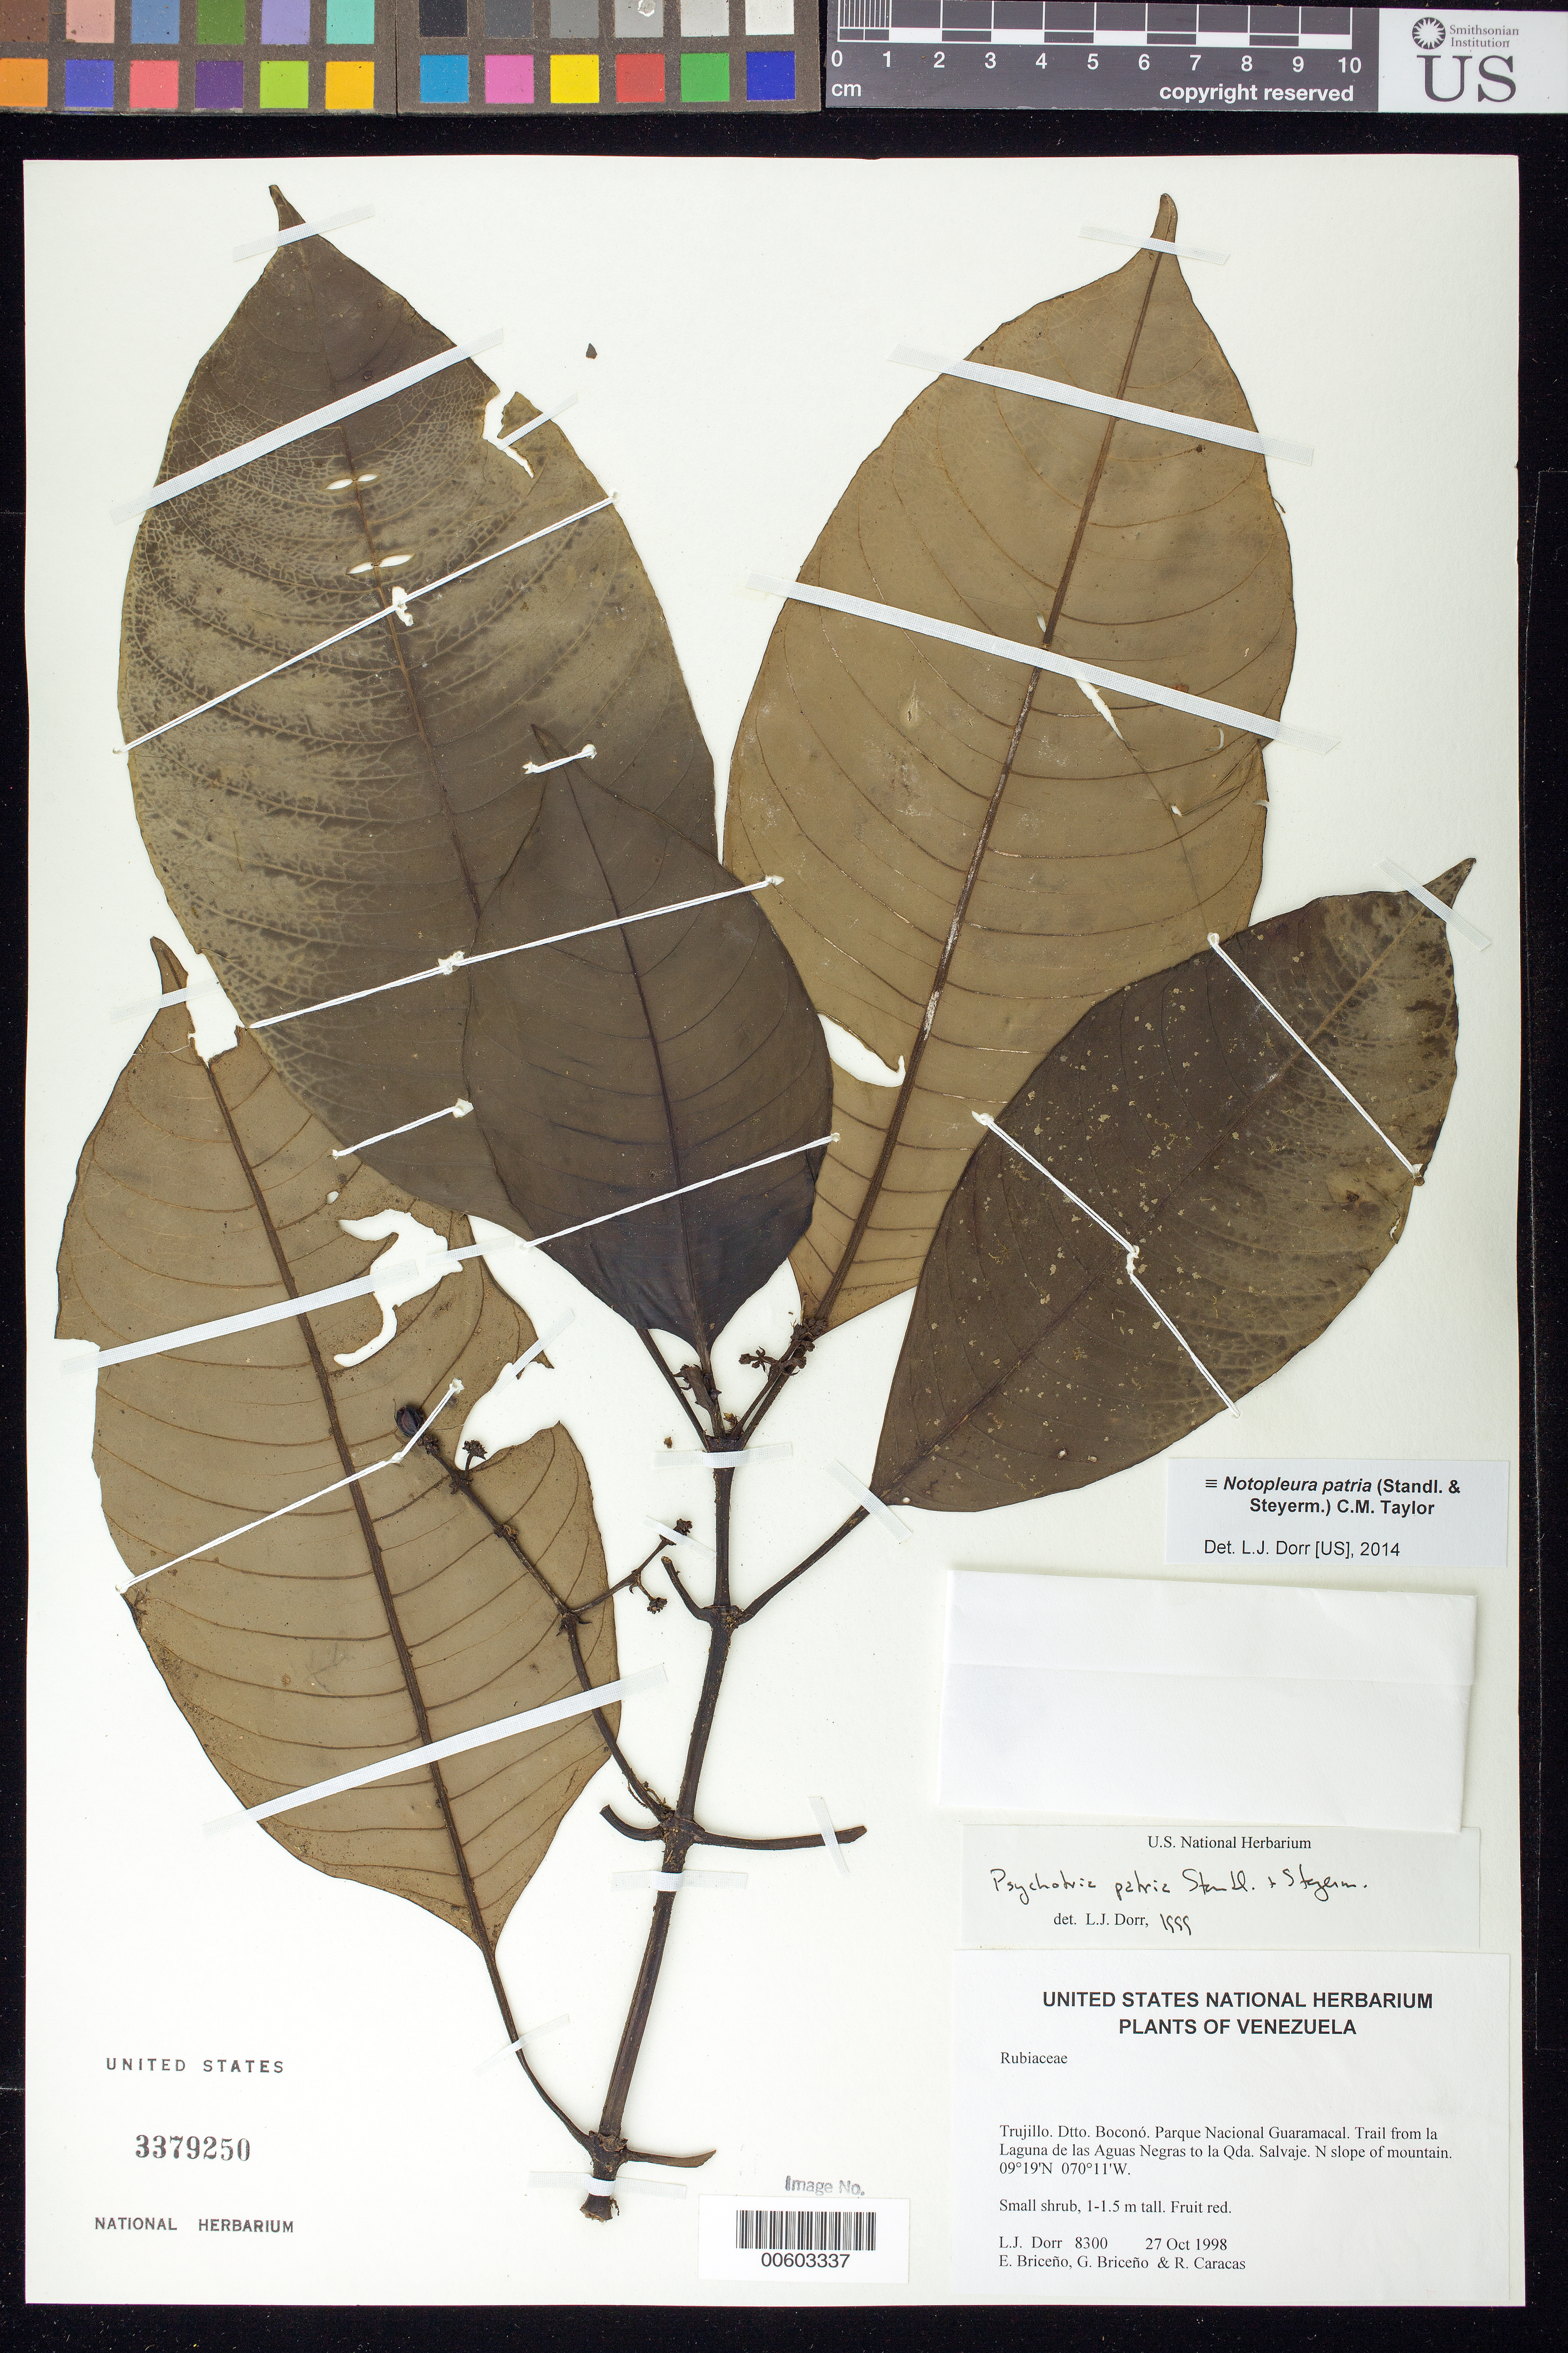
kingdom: Plantae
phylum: Tracheophyta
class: Magnoliopsida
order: Gentianales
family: Rubiaceae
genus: Notopleura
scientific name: Notopleura patria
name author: (Standl. & Styerm.) C.M. Taylor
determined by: Dorr, L. J., (BOT), Smithsonian Institution - National Museum of Natural History (UNITED STATES)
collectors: L. J. Dorr, E. Briceño, G. Briceño & R. Caracas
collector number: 8300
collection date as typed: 27 Oct 1998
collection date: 1998-10-27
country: Venezuela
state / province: Trujillo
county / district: Boconó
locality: Parque Nacional Guaramacal. Trail from la Laguna de las Aguas Negras to la Qda. Salvaje. N slope of mountain.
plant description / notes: MO, PORT, US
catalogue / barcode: US 3379250